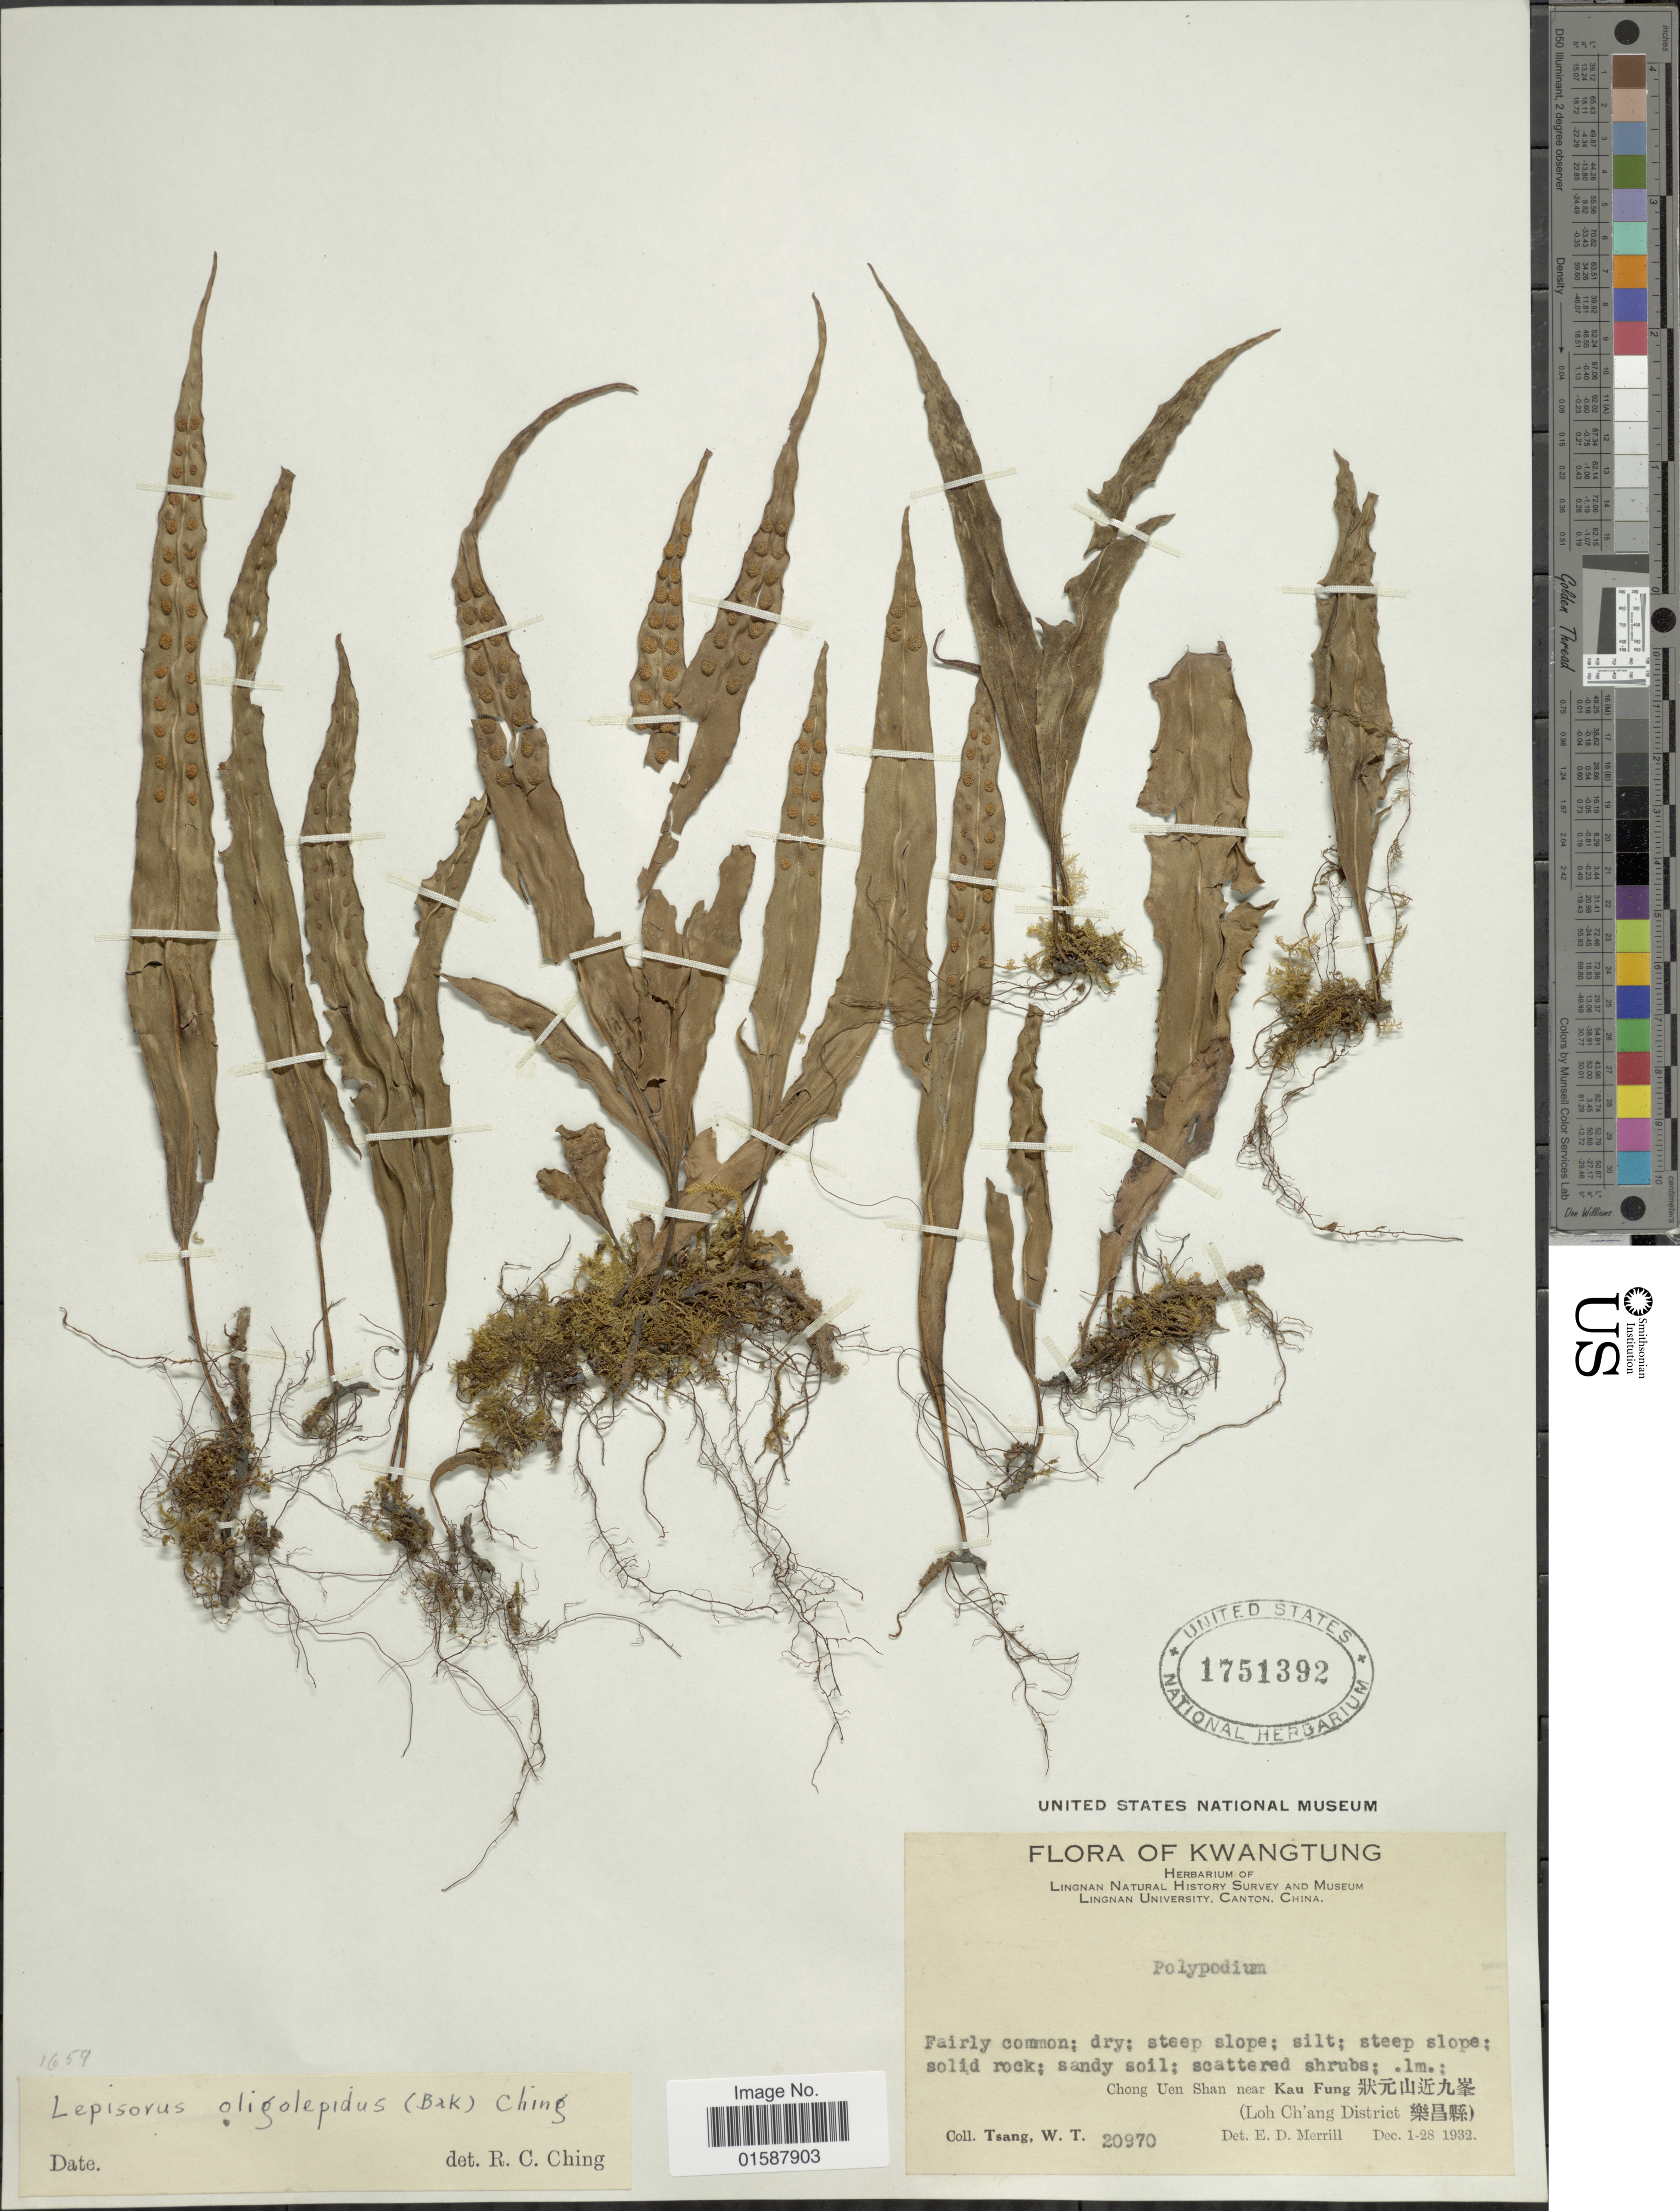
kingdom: Plantae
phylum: Tracheophyta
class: Polypodiopsida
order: Polypodiales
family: Polypodiaceae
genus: Lepisorus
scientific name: Lepisorus oligolepidus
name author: (Baker) Ching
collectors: W. T. Tsang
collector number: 20970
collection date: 1932-12-01/1932-12-28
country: China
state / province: Guangdong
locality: Kwangtung. Chong Uen Shan near Kau Fung. (Loh Ch'ang District)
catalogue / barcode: US 1751392